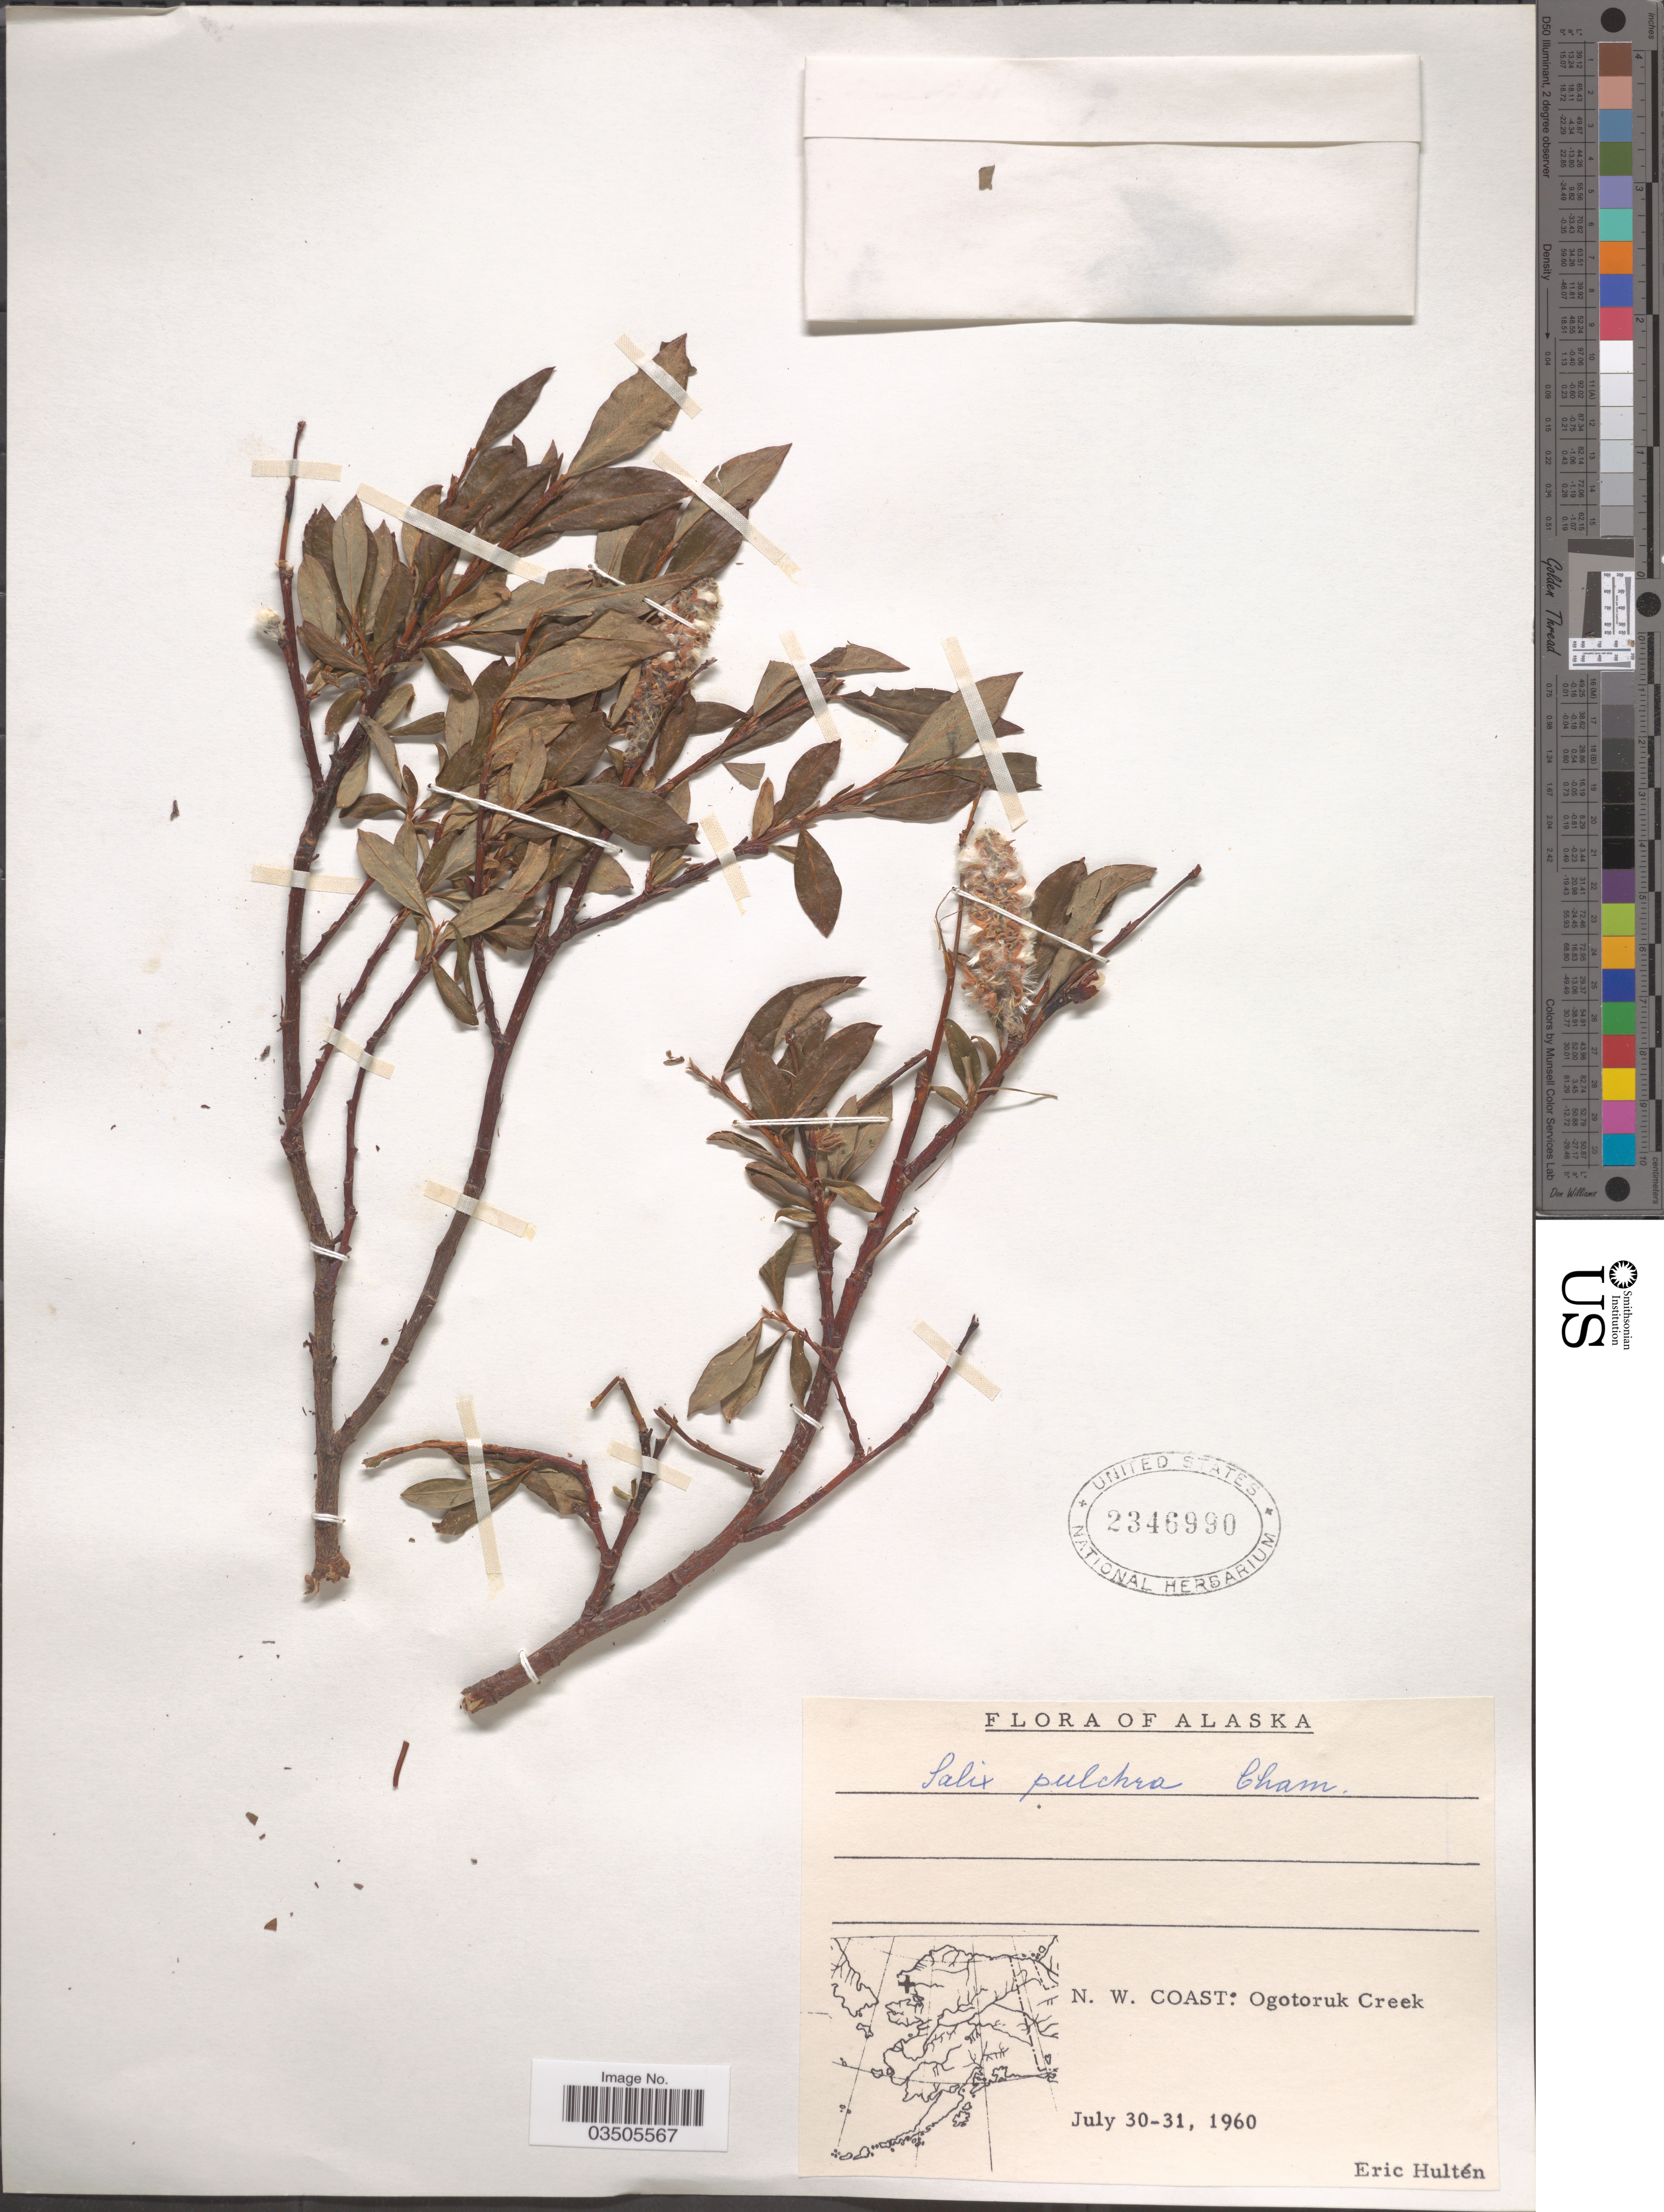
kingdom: Plantae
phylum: Tracheophyta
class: Magnoliopsida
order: Malpighiales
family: Salicaceae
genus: Salix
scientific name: Salix pulchra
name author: Cham.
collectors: E. G. Hultén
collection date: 1960-07-30/1960-07-31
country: United States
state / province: Alaska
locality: N. W. Coast: Ogotoruk Creek.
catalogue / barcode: US 2346990